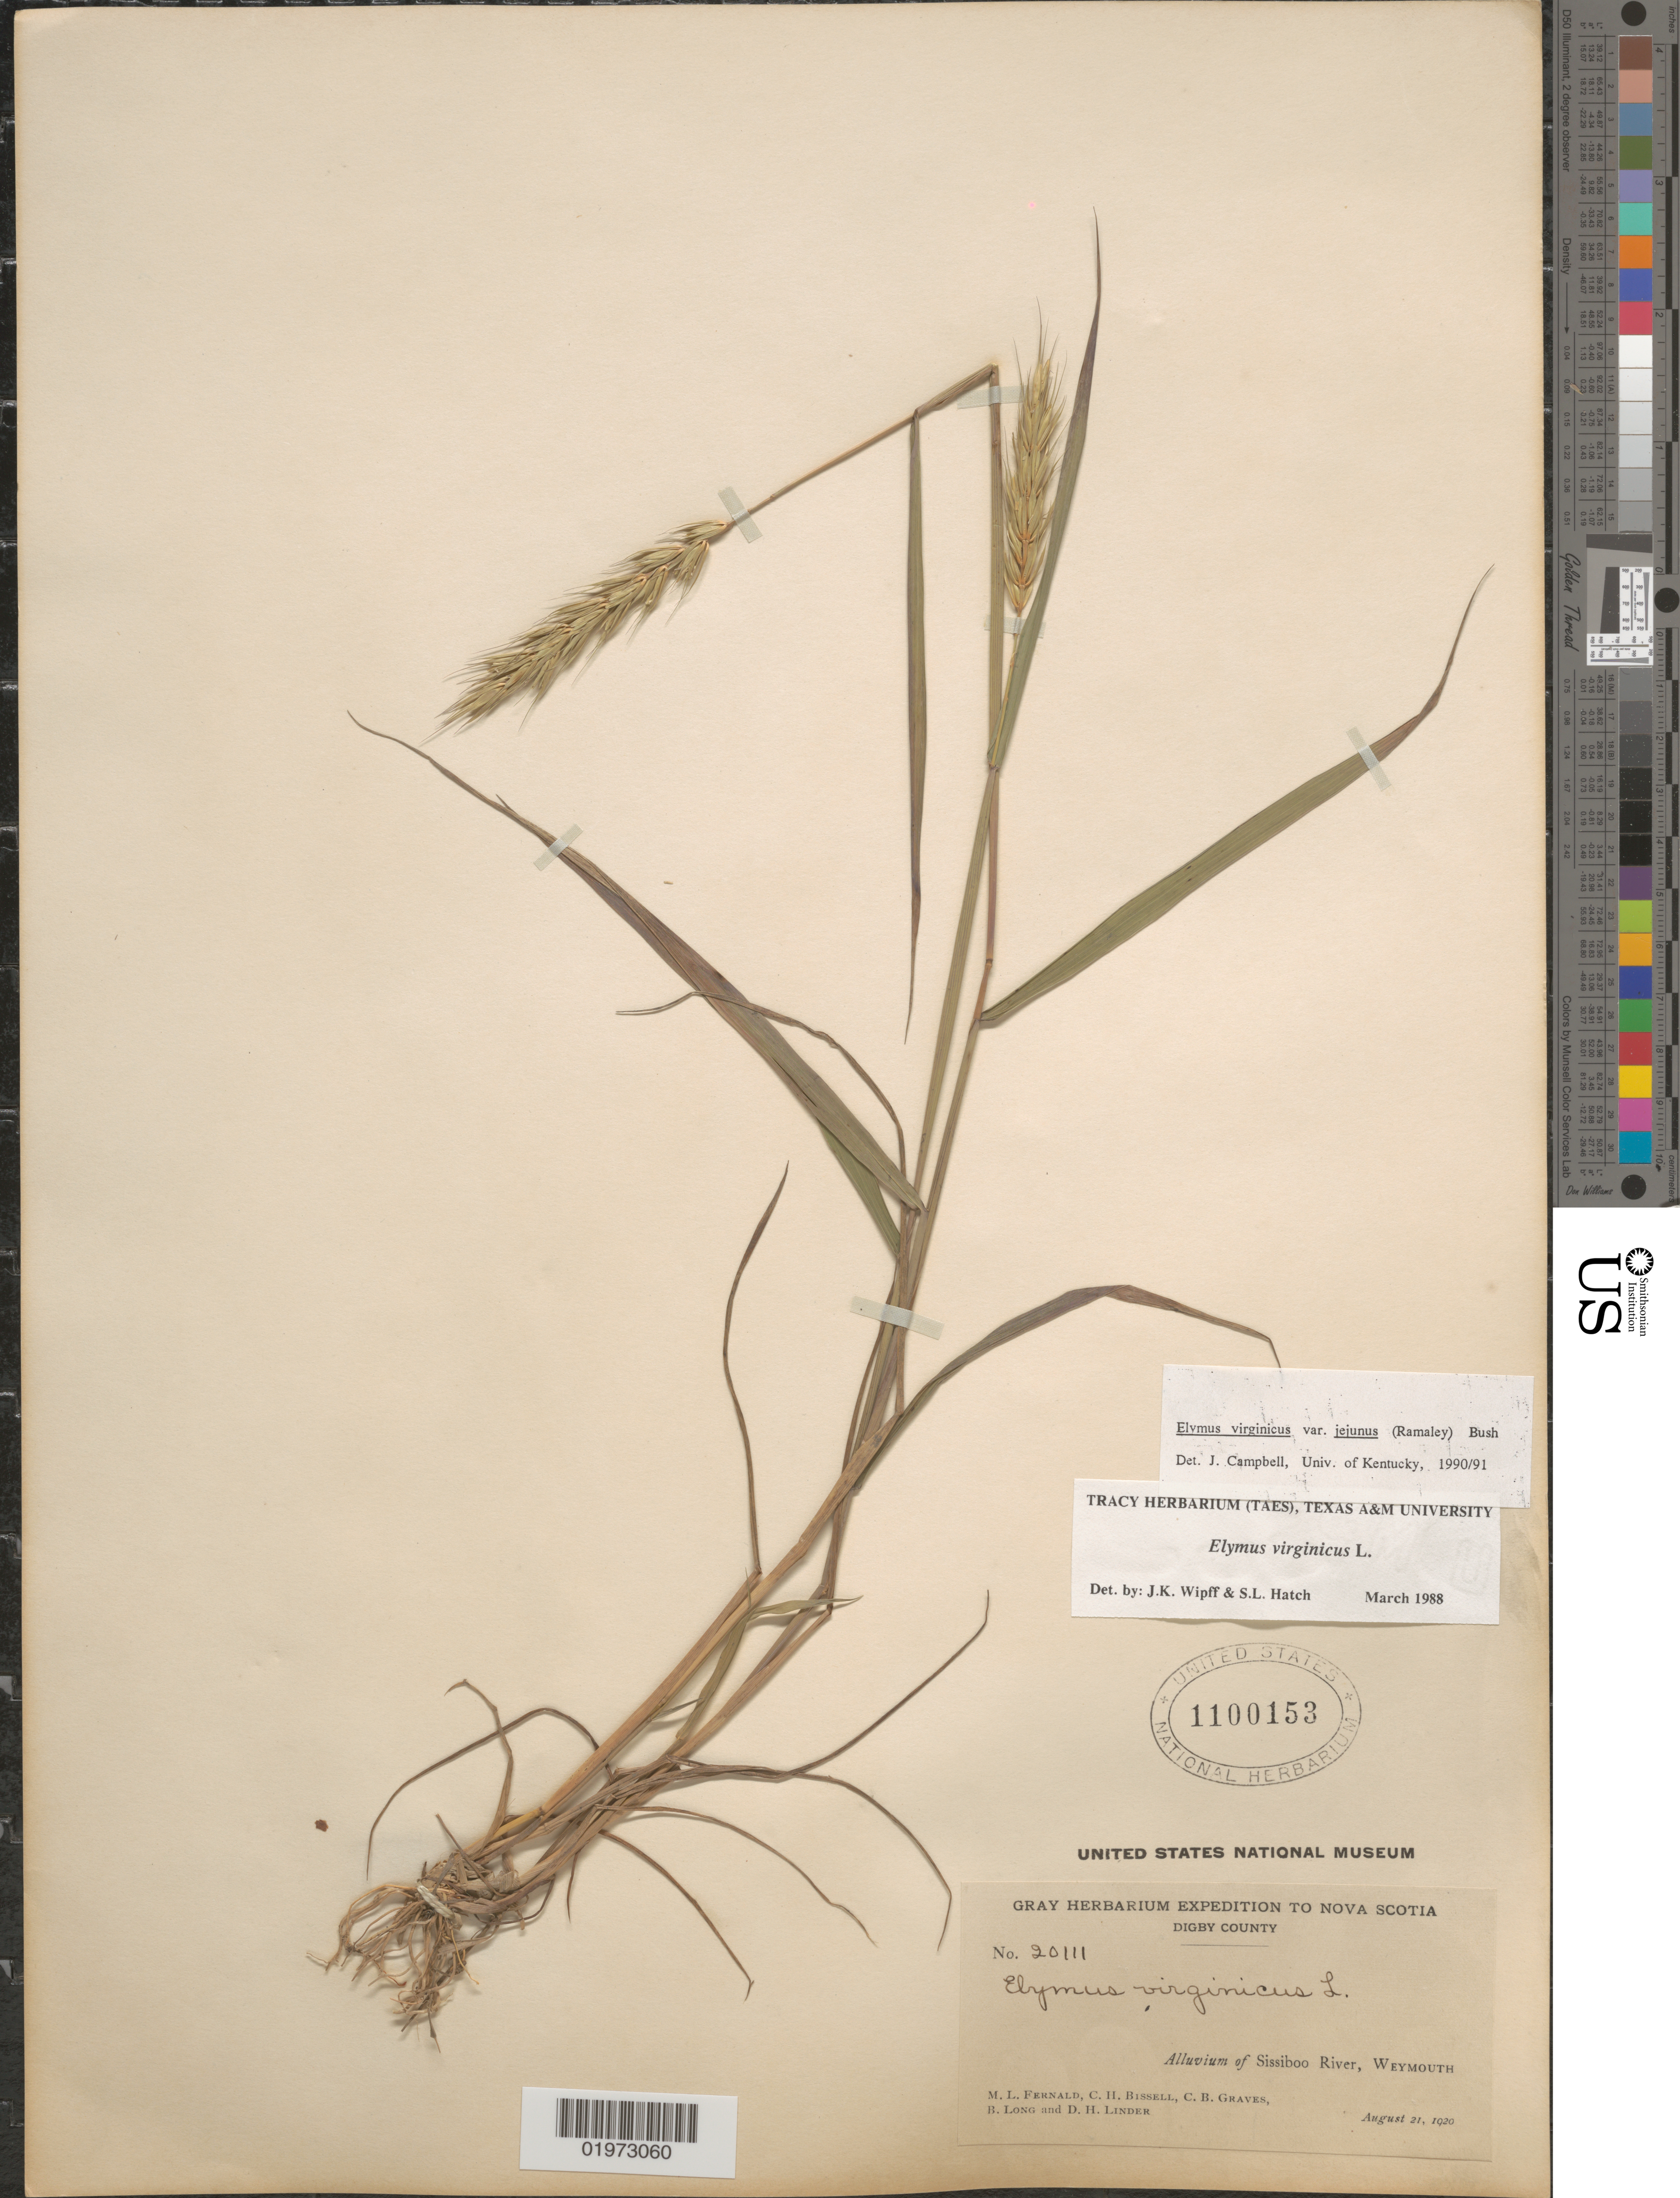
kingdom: Plantae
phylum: Tracheophyta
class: Liliopsida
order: Poales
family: Poaceae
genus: Elymus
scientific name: Elymus virginicus var. virginicus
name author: L.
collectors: M. L. Fernald, C. Bissell, C. Graves, B. Long & D. Linder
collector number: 20111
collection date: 1920-08-21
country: Canada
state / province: Nova Scotia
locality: Gray Herbarium Expedition to Nova Scotia. Digby County. Alluvium of Sissiboo River, Weymouth.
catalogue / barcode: US 1100153